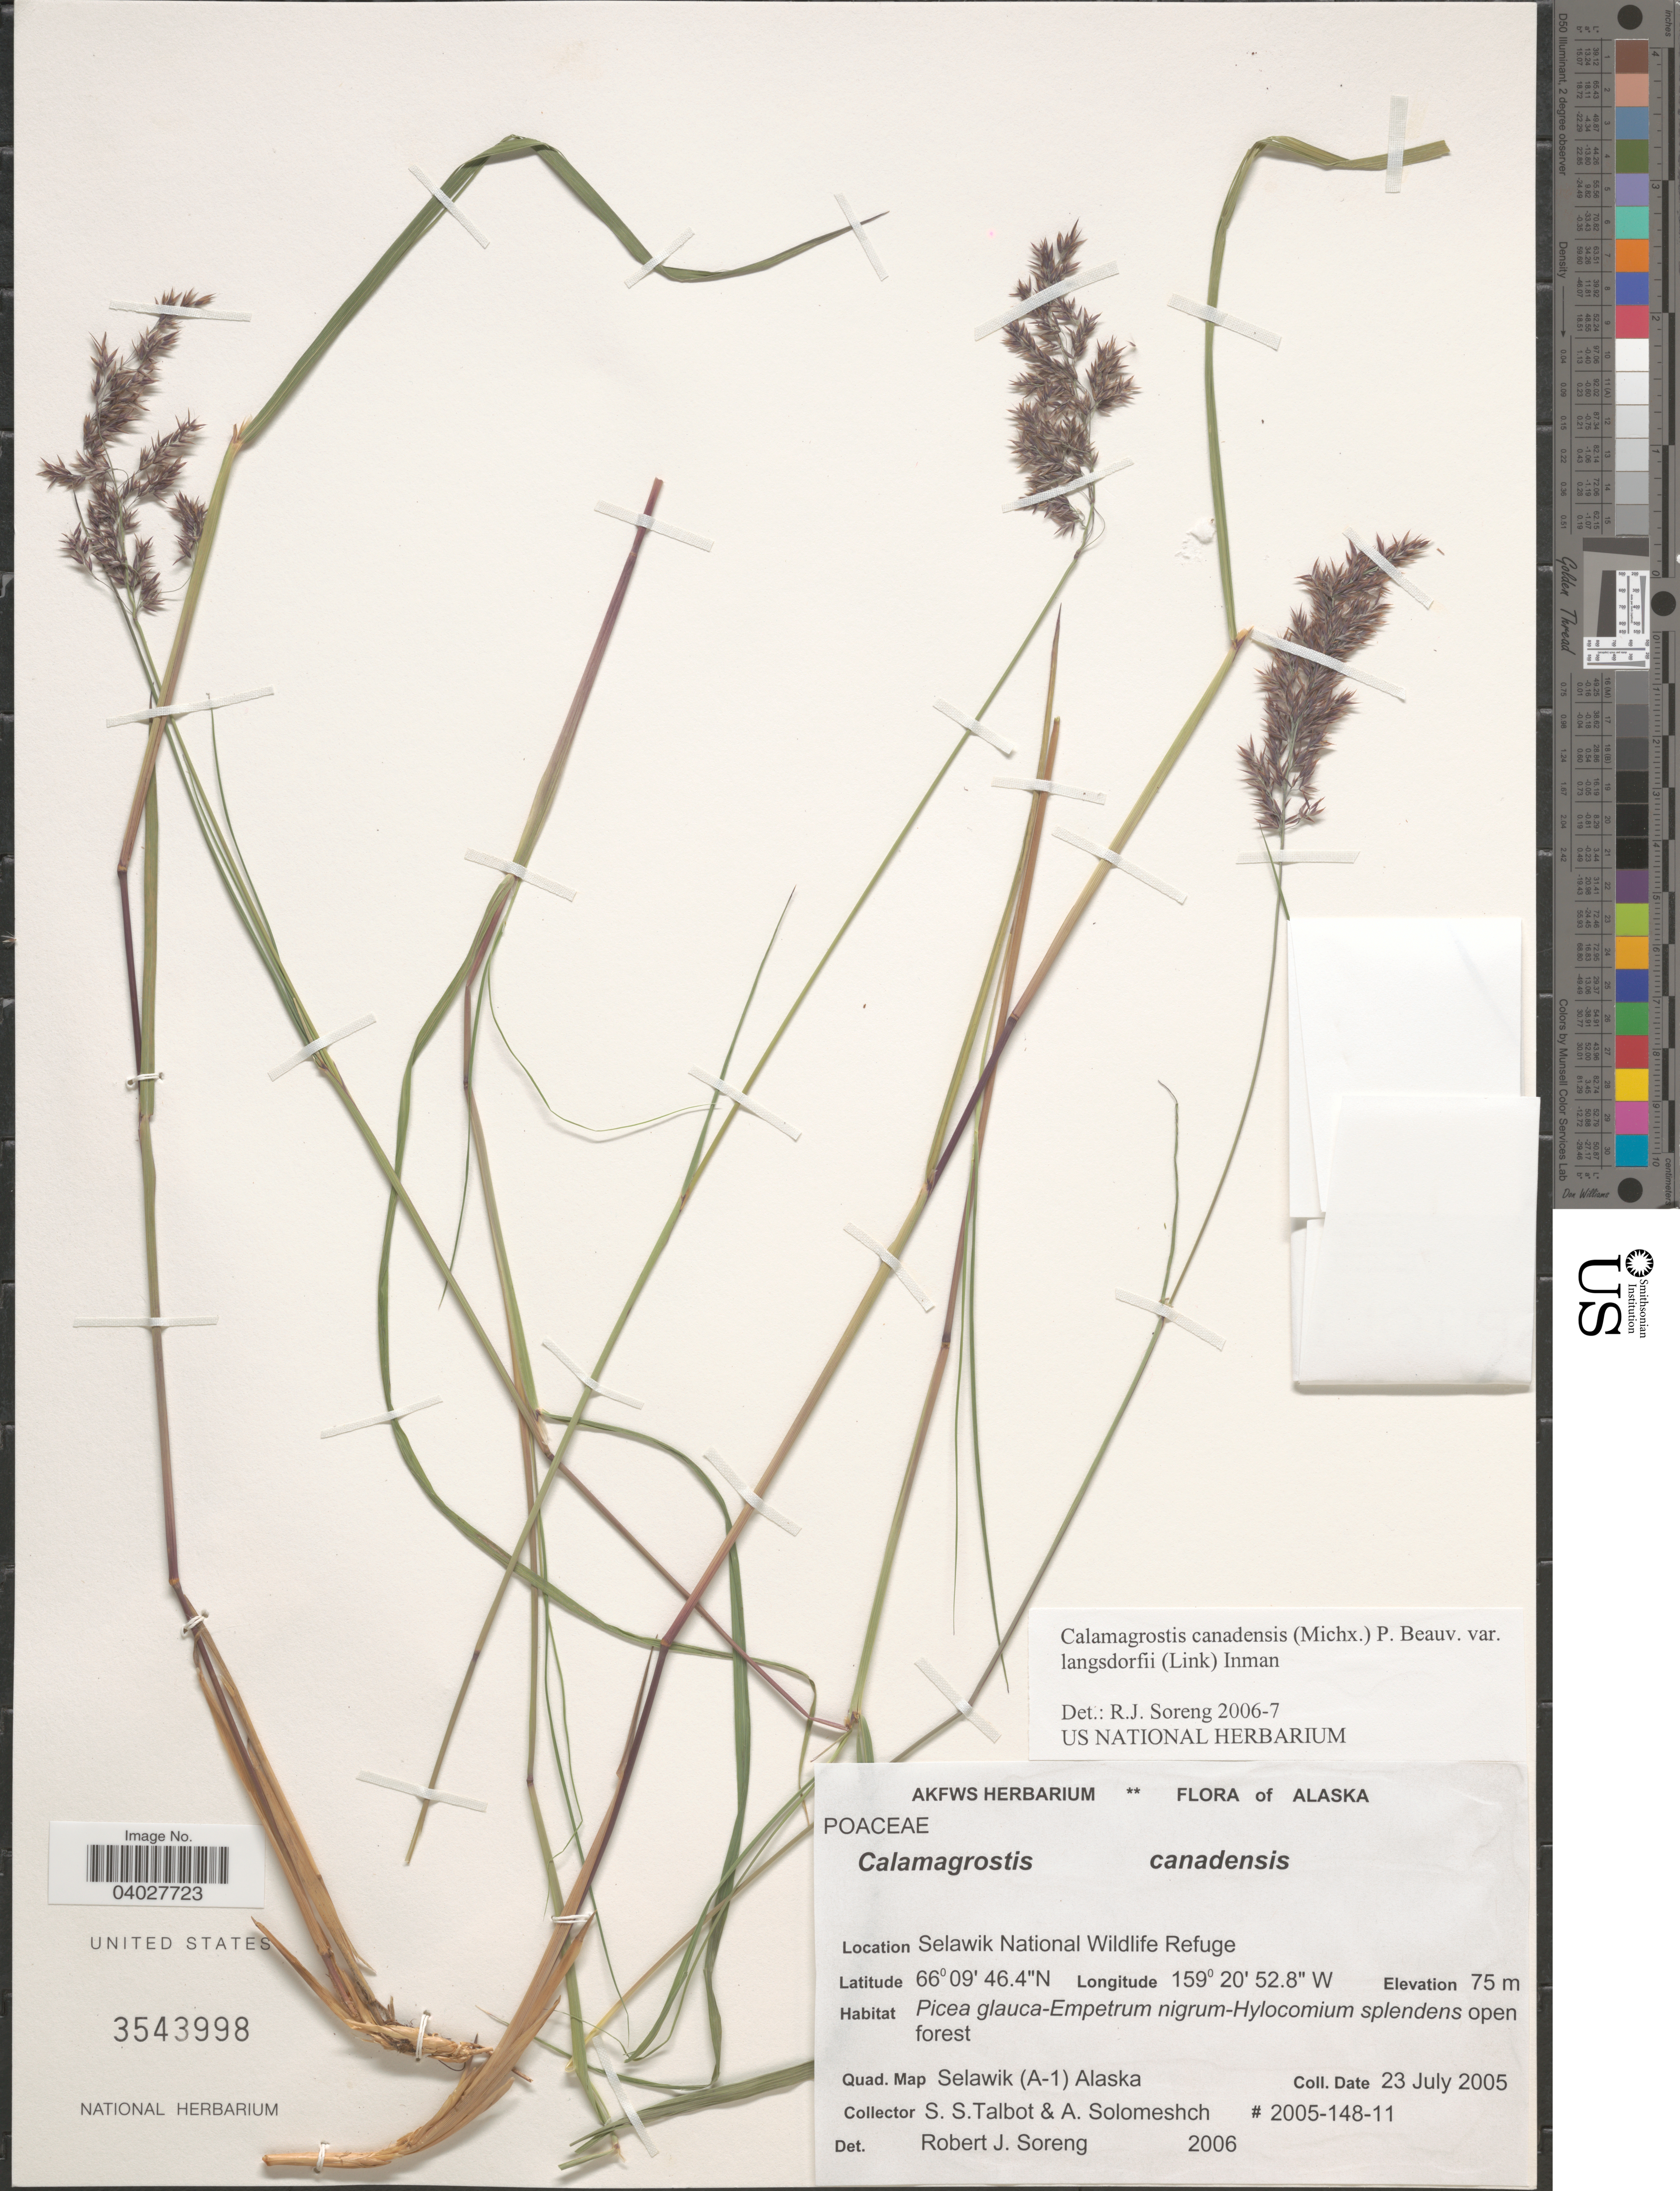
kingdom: Plantae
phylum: Tracheophyta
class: Liliopsida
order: Poales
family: Poaceae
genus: Calamagrostis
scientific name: Calamagrostis canadensis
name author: (Michx.) P. Beauv.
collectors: S. S. Talbot & A. Solomeshch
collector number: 2005-148-11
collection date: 2005-07-23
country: United States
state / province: Alaska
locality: Selawik National Wildlife Refuge. Quad. Map Selawik (A-1).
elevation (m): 75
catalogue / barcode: US 3543998